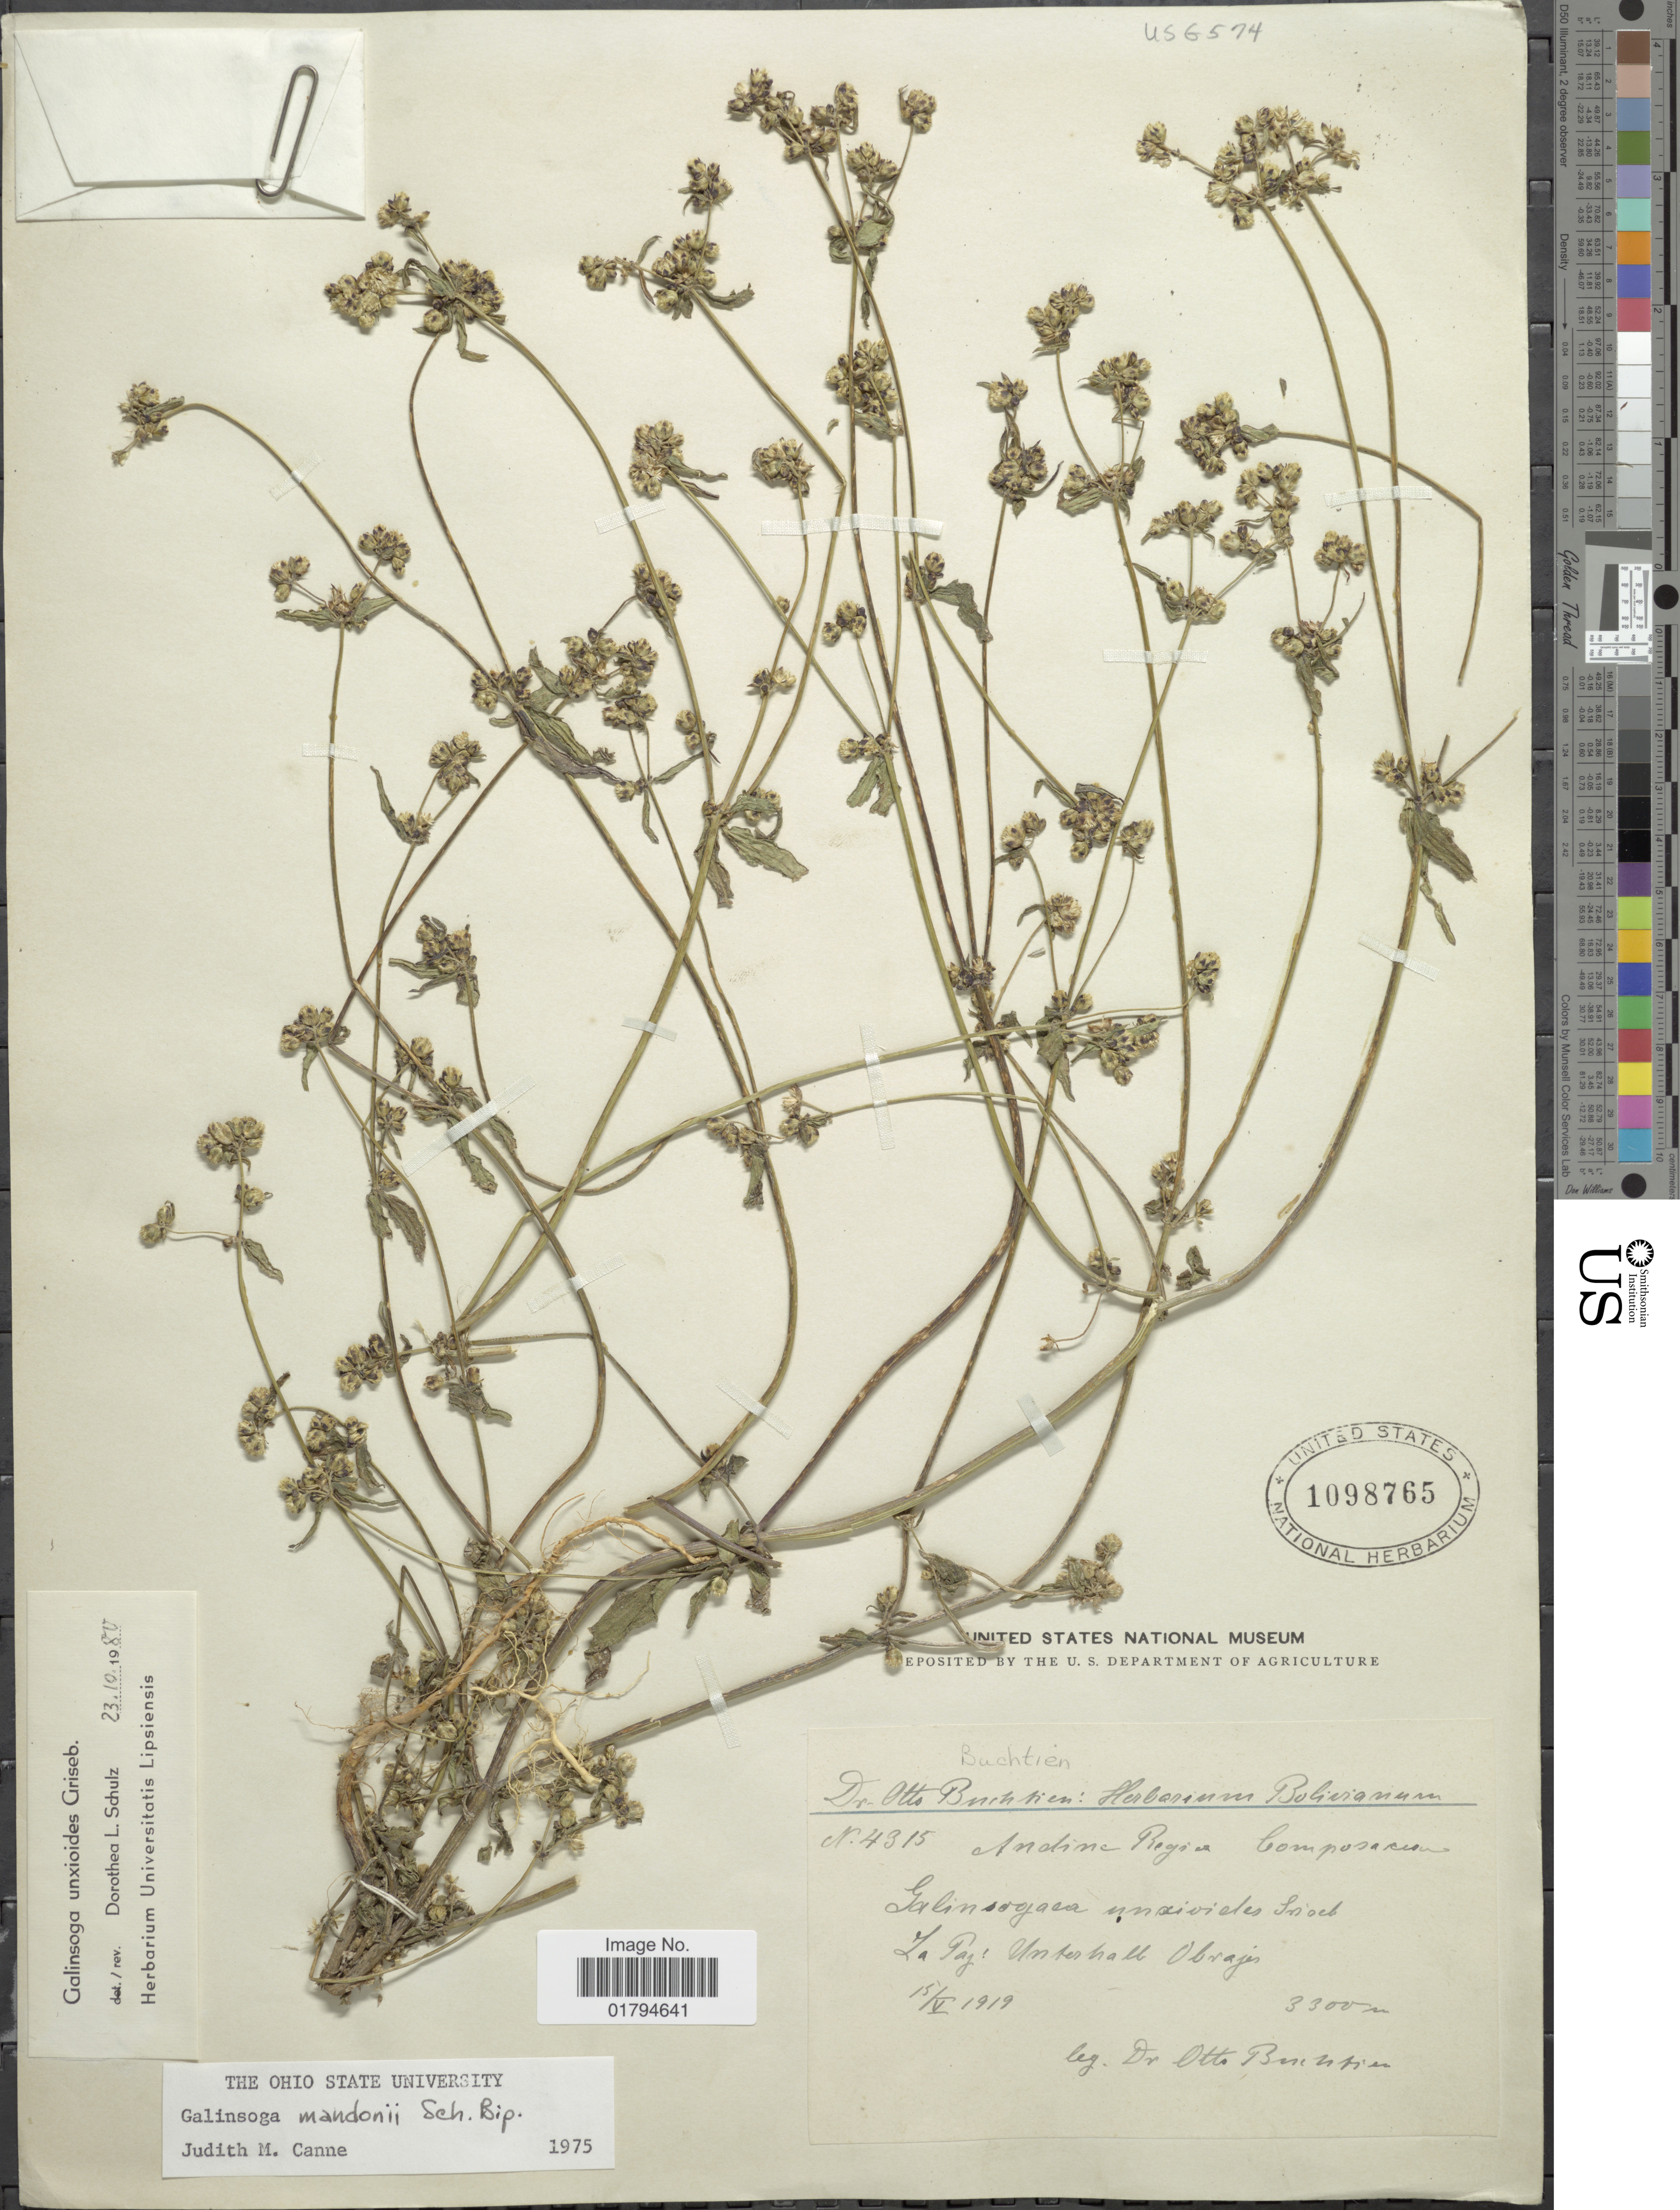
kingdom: Plantae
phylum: Tracheophyta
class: Magnoliopsida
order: Asterales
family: Asteraceae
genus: Galinsoga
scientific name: Galinsoga unxioides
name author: Griseb.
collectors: O. Buchtien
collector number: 4315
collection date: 1919-05-15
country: Bolivia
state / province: La Paz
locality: Andine Region, Obrajes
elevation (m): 3300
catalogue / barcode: US 1098765